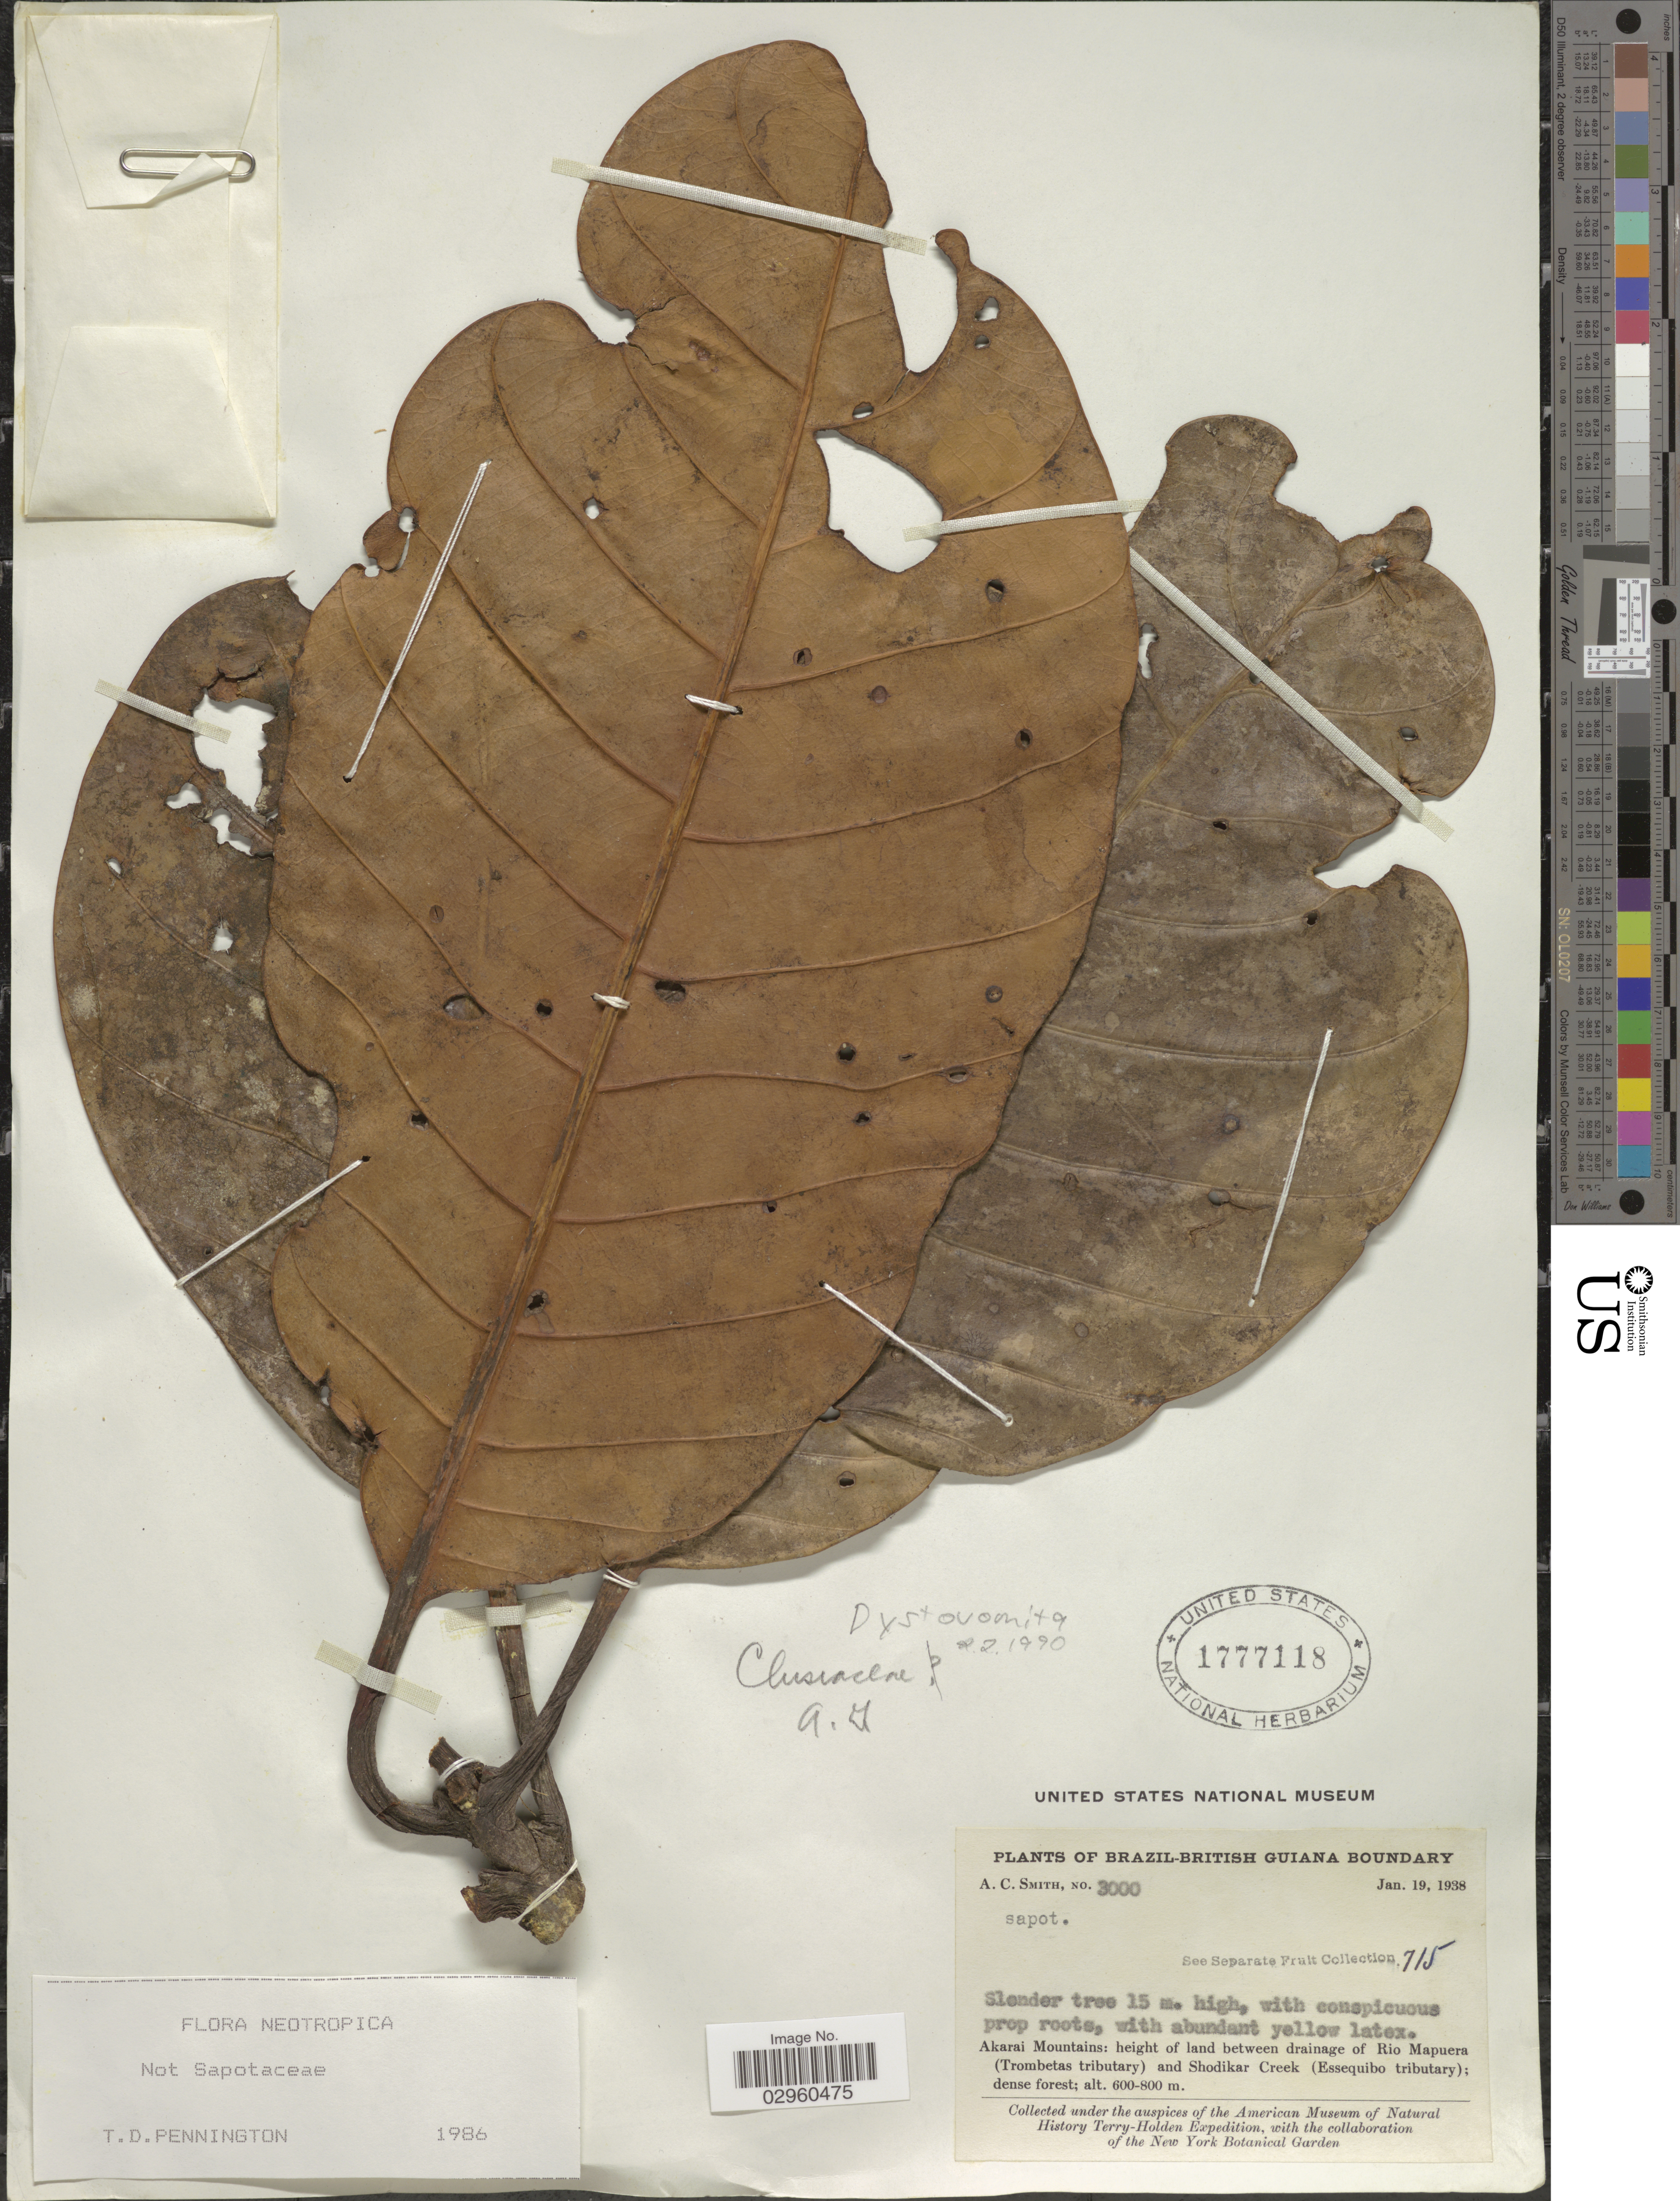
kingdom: Plantae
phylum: Tracheophyta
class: Magnoliopsida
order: Malpighiales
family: Clusiaceae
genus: Dystovomita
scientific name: Dystovomita sp.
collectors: A. C. Smith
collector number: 3000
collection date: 1938-01-19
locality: Brazil-British Guiana Boundary. Akarai Mountains: height of land between drainage of Rio Mapuera (Trombetas tributary) and Shodikar Creek (Essequibo tributary).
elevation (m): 600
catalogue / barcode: US 1777118